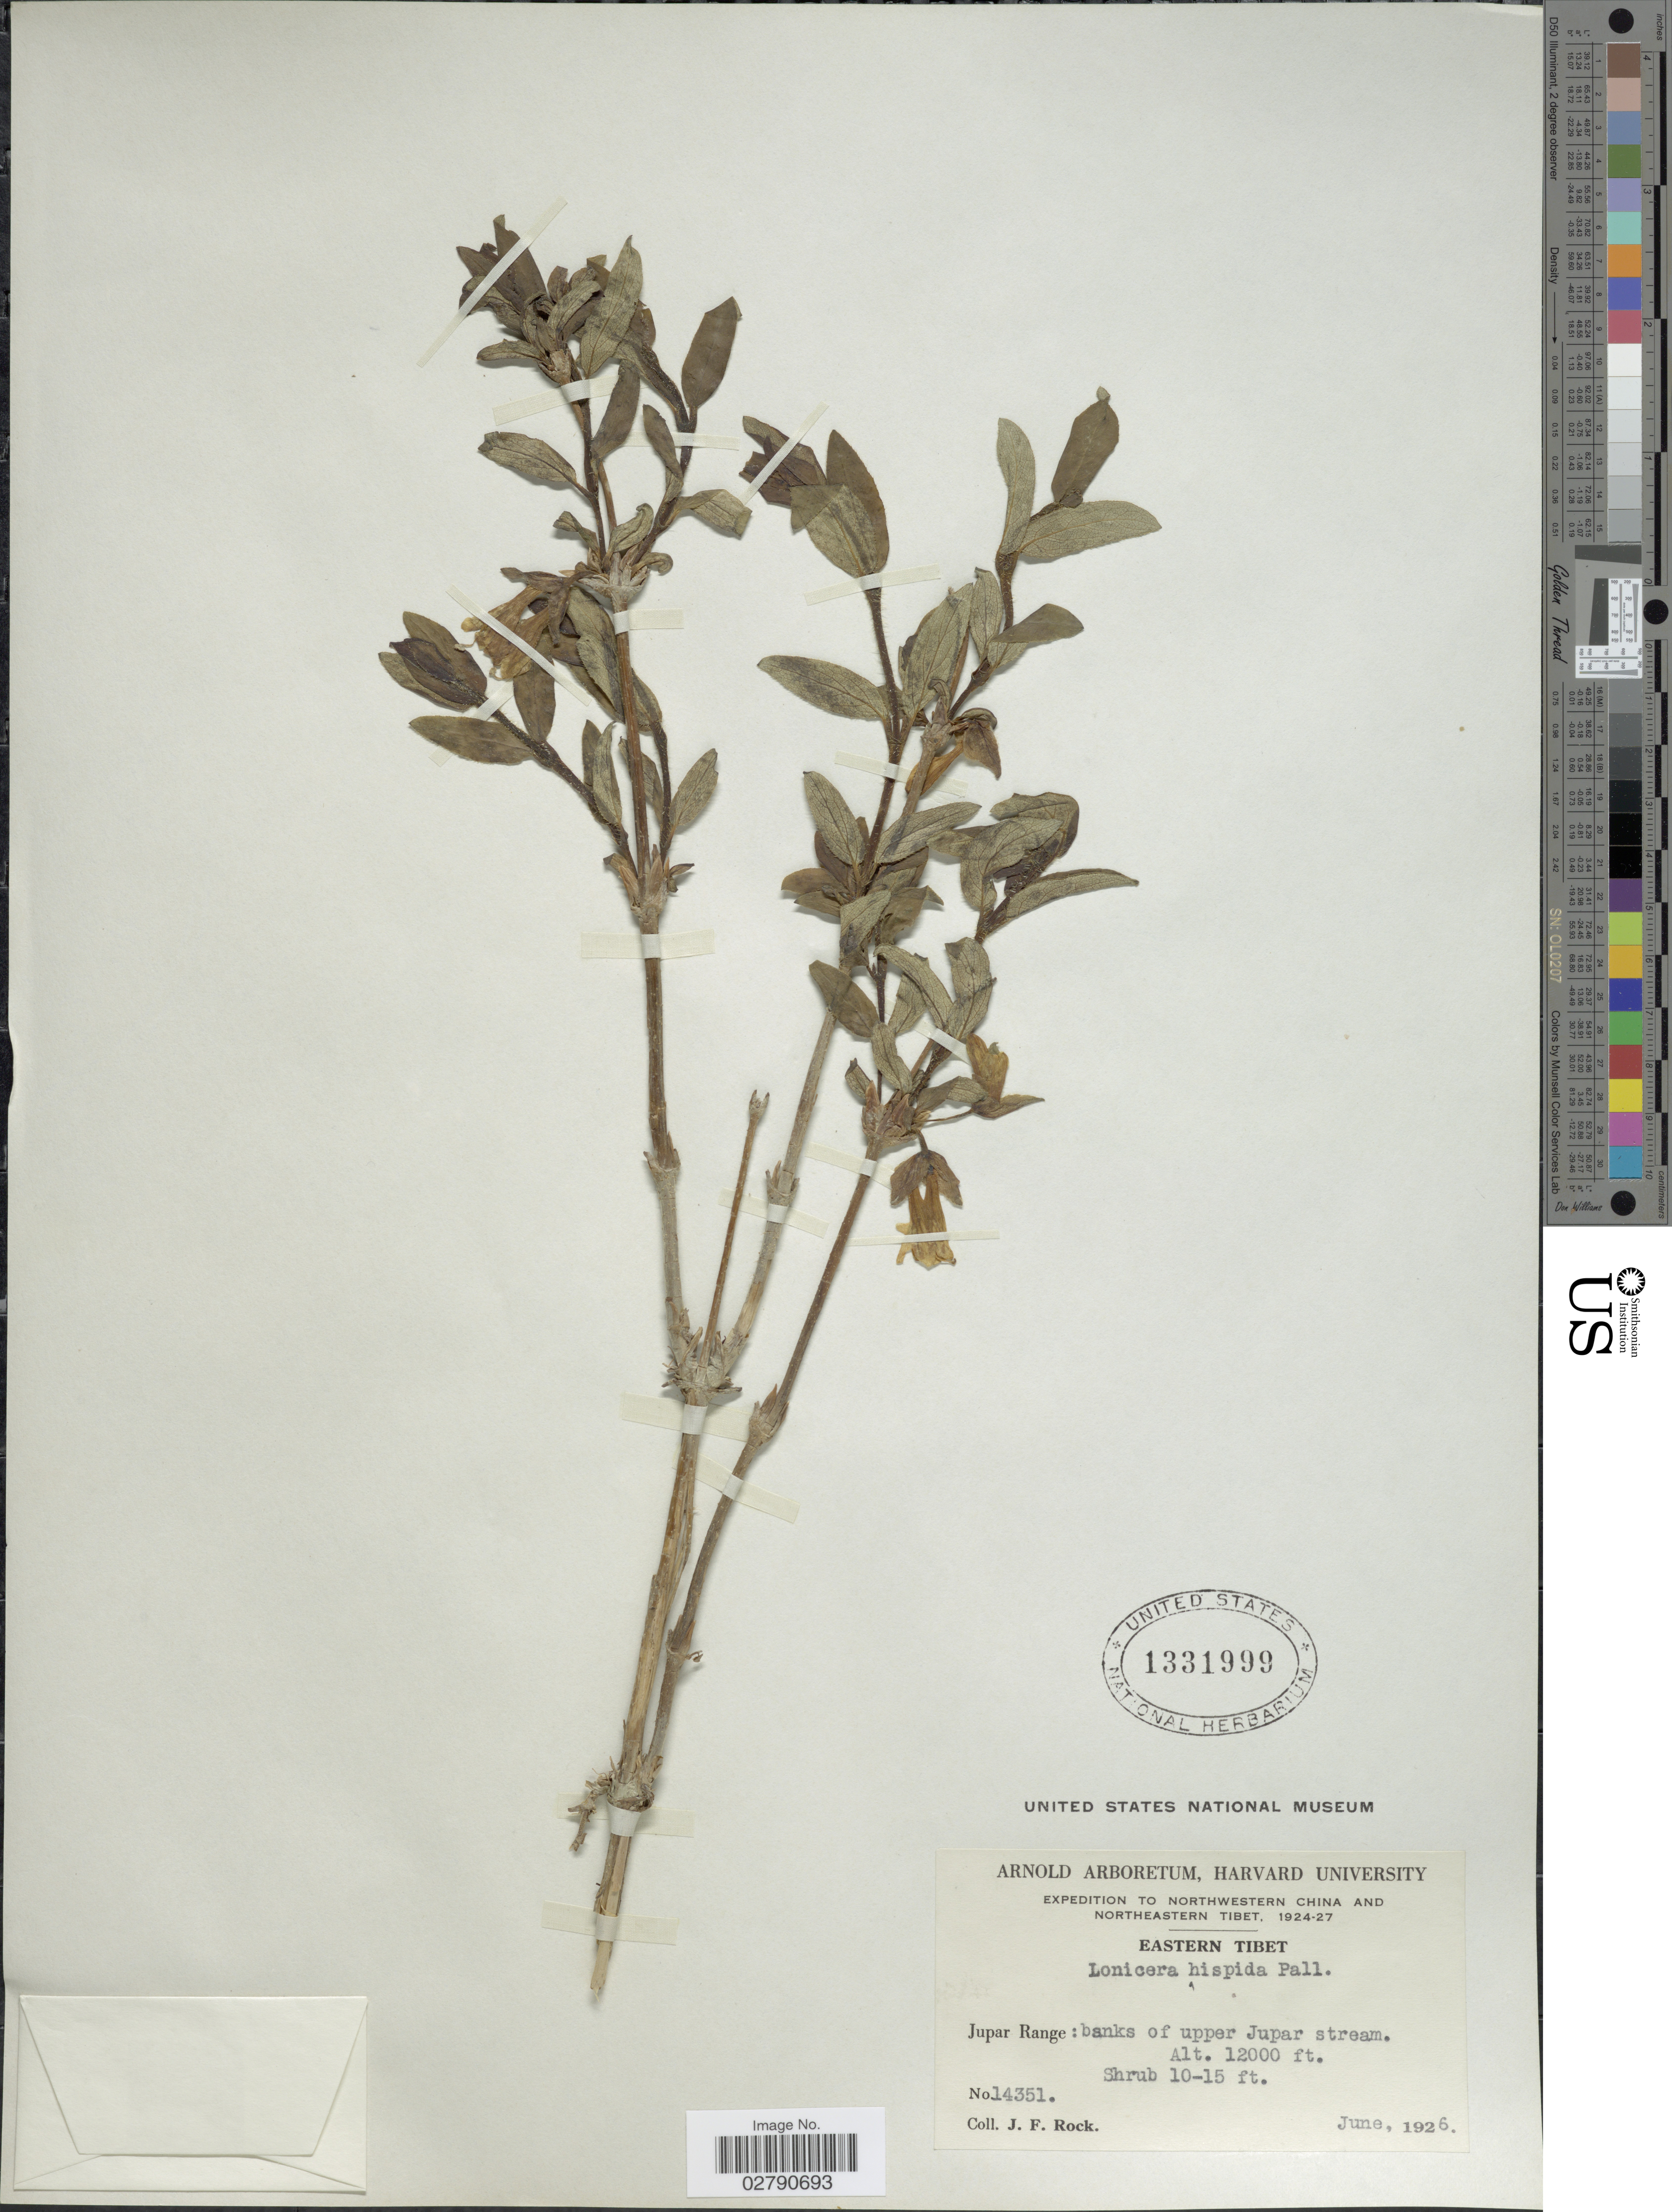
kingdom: Plantae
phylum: Tracheophyta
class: Magnoliopsida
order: Dipsacales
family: Caprifoliaceae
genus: Lonicera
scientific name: Lonicera hispida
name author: Pall. ex Roem. & Schult.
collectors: J. Rock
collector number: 14351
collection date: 1926-06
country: China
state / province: Xizang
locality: Northwestern China and Northeastern Tibet. Eastern Tibet. Jupar Range: banks of upper Jupar stream.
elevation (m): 3658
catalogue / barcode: US 1331999